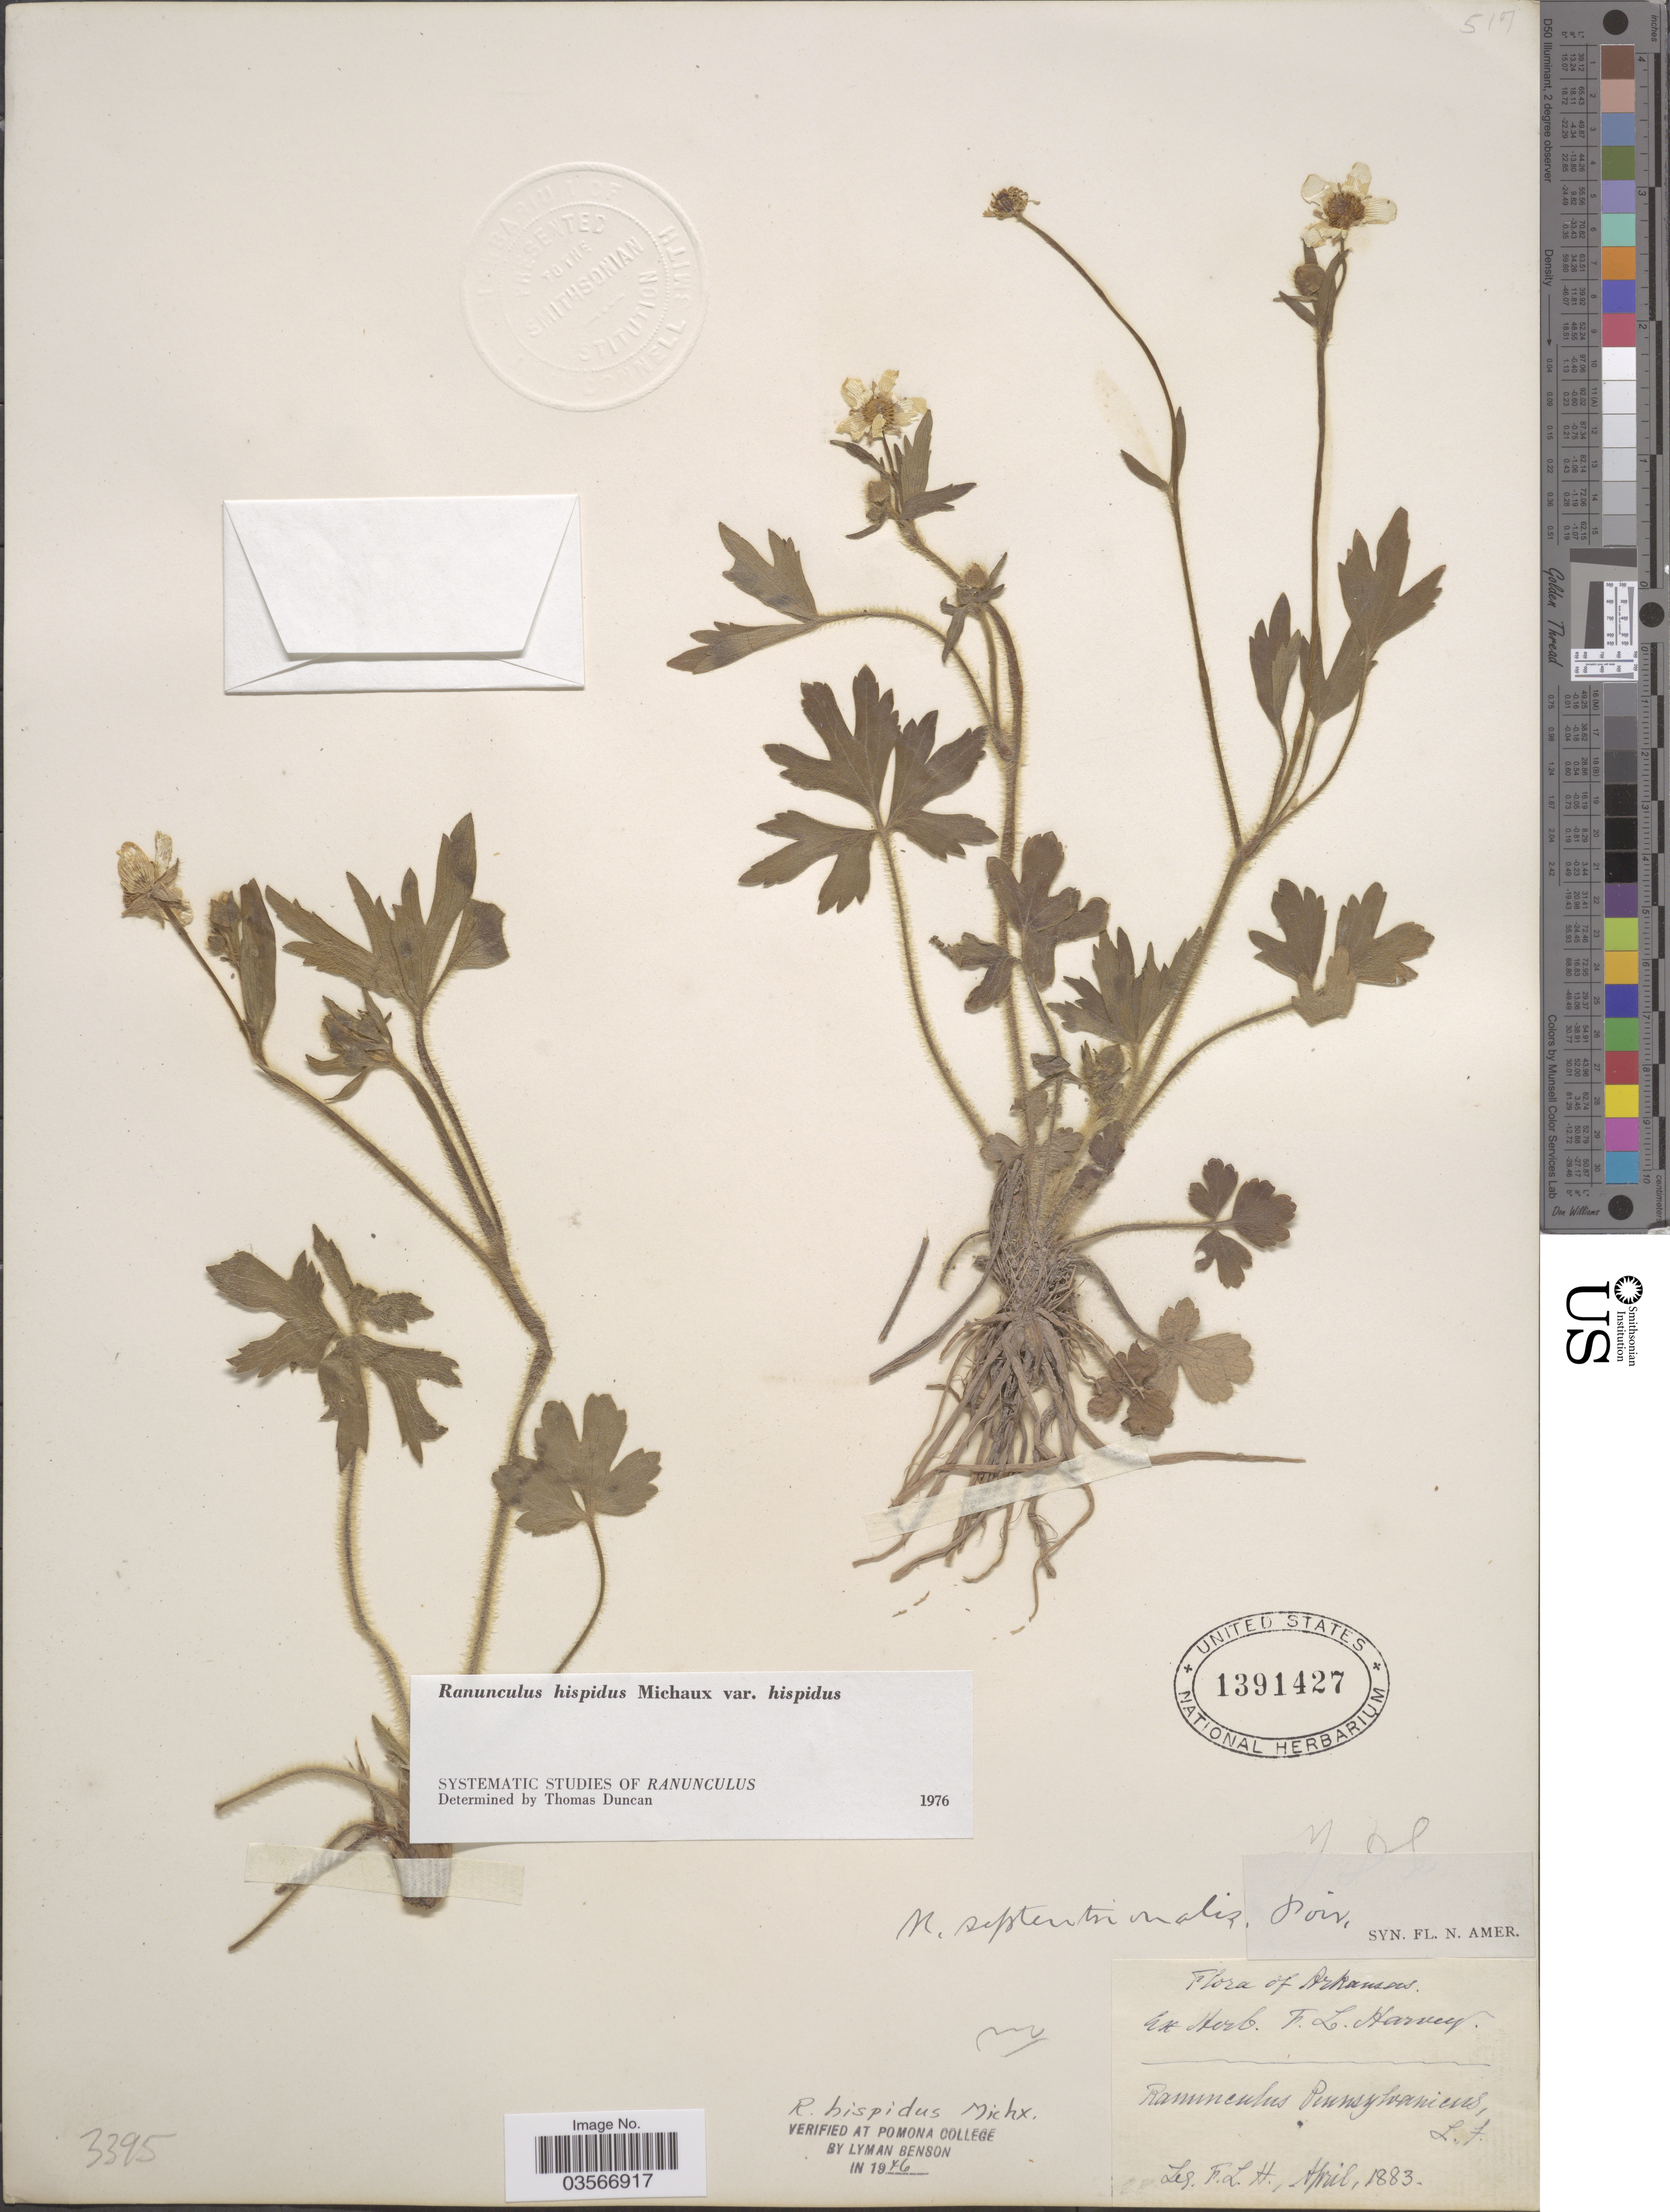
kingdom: Plantae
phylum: Tracheophyta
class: Magnoliopsida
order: Ranunculales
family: Ranunculaceae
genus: Ranunculus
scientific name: Ranunculus hispidus var. hispidus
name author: Michx.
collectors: F. L. Harvey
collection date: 1883-04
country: United States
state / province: Arkansas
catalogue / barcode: US 1391427